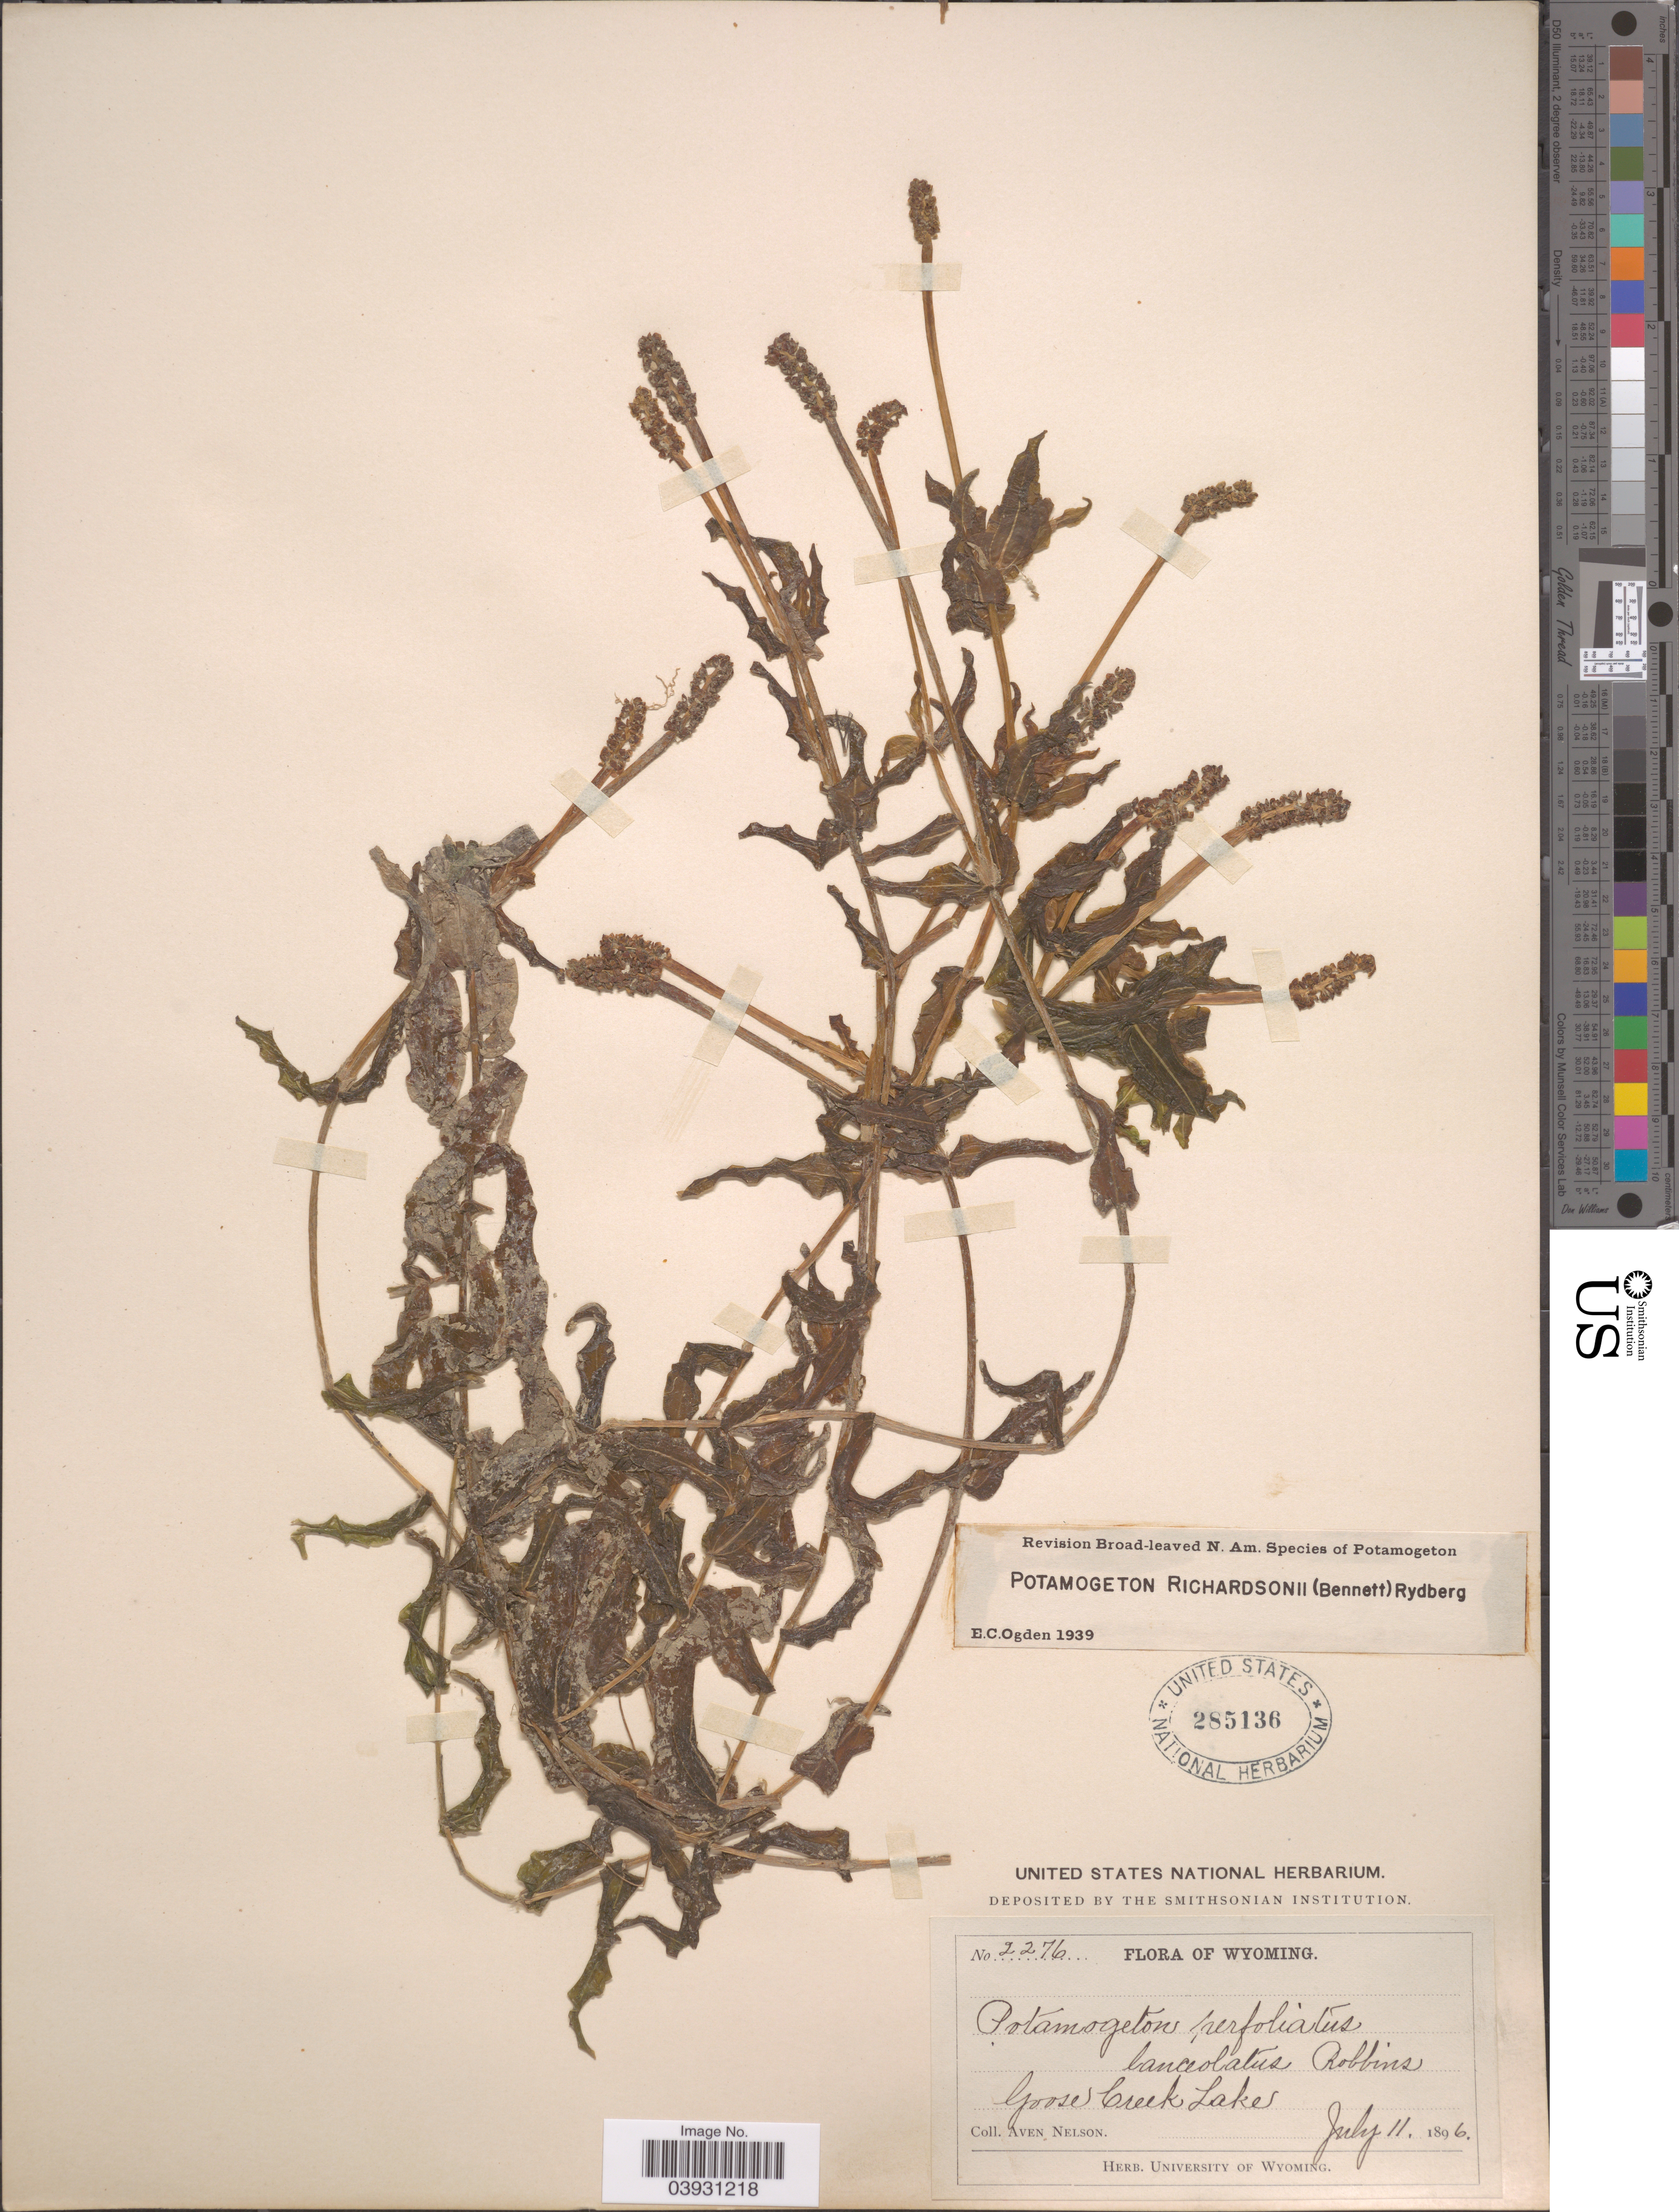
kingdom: Plantae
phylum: Tracheophyta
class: Liliopsida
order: Alismatales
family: Potamogetonaceae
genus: Potamogeton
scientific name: Potamogeton richardsonii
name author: (A.W. Benn.) Rydb.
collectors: A. Nelson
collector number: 2276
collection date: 1896-07-11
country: United States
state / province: Wyoming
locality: Goose Creek Lake.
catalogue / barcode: US 285136